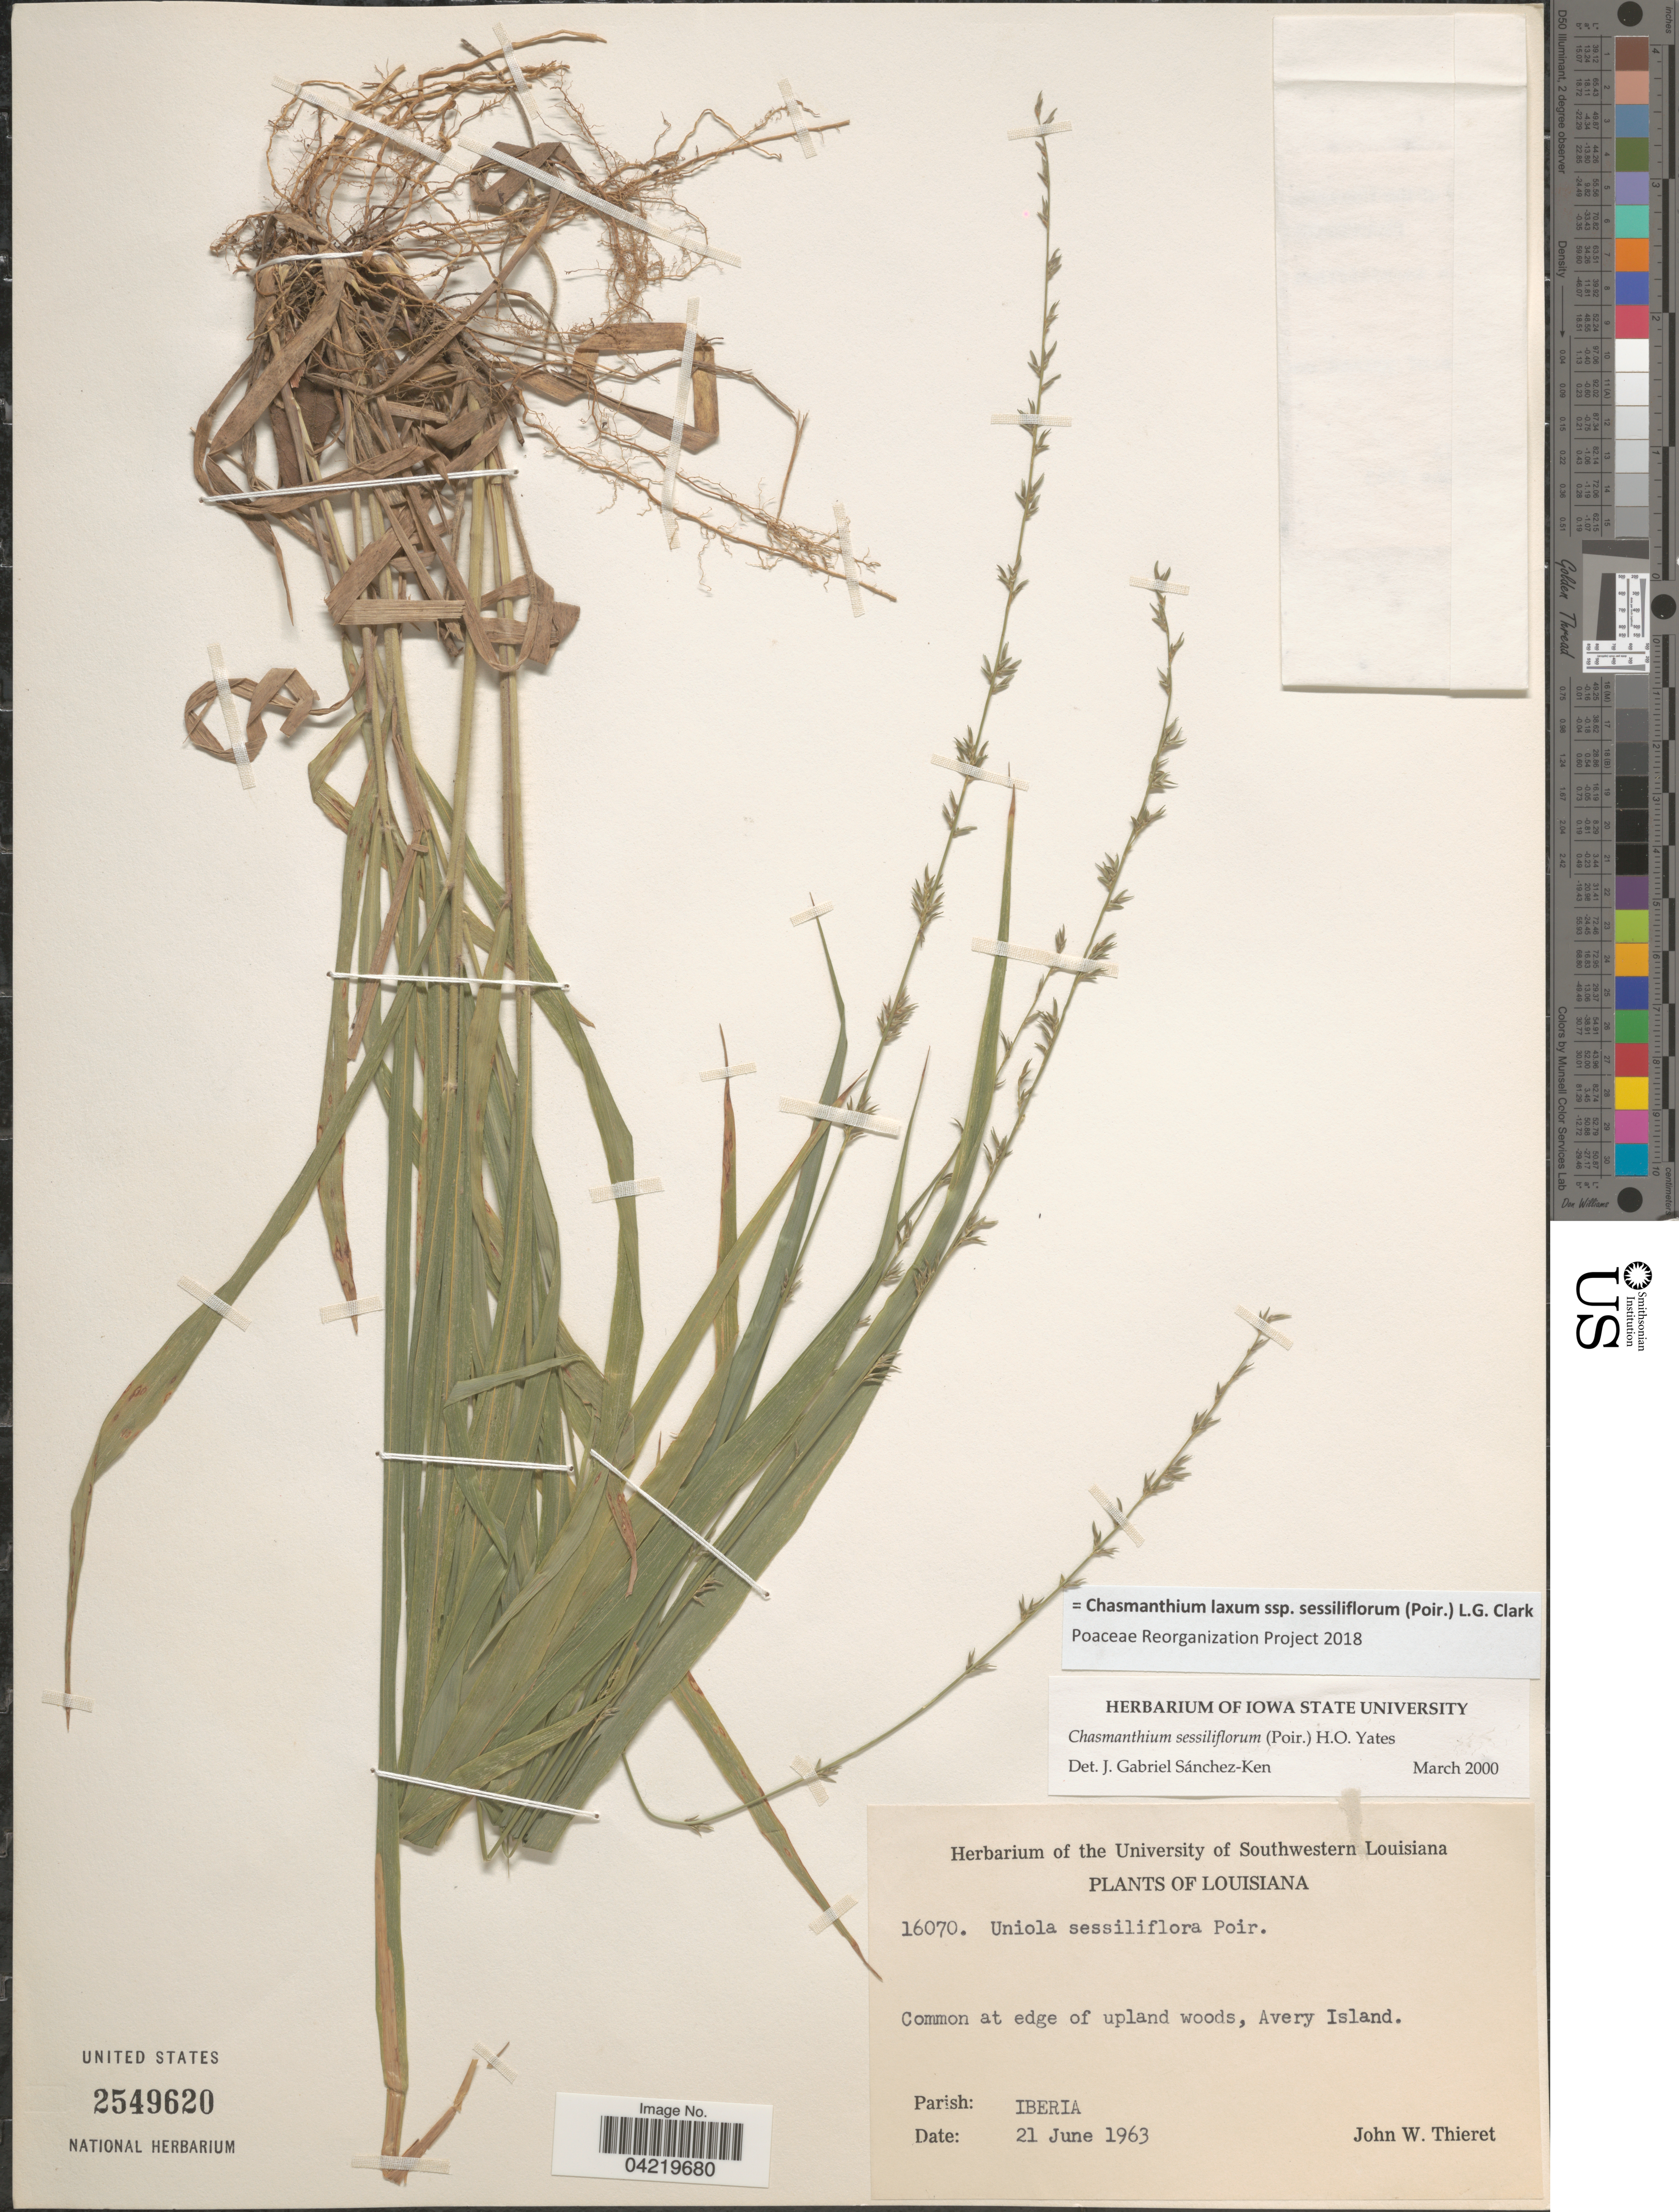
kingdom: Plantae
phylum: Tracheophyta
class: Liliopsida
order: Poales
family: Poaceae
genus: Chasmanthium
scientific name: Chasmanthium laxum subsp. sessiliflorum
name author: (L.) H.O. Yates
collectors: J. W. Thieret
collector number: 16070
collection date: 1963-06-21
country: United States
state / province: Louisiana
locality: Common at edge of upland woods, Avery Island. Parish: Iberia.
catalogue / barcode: US 2549620